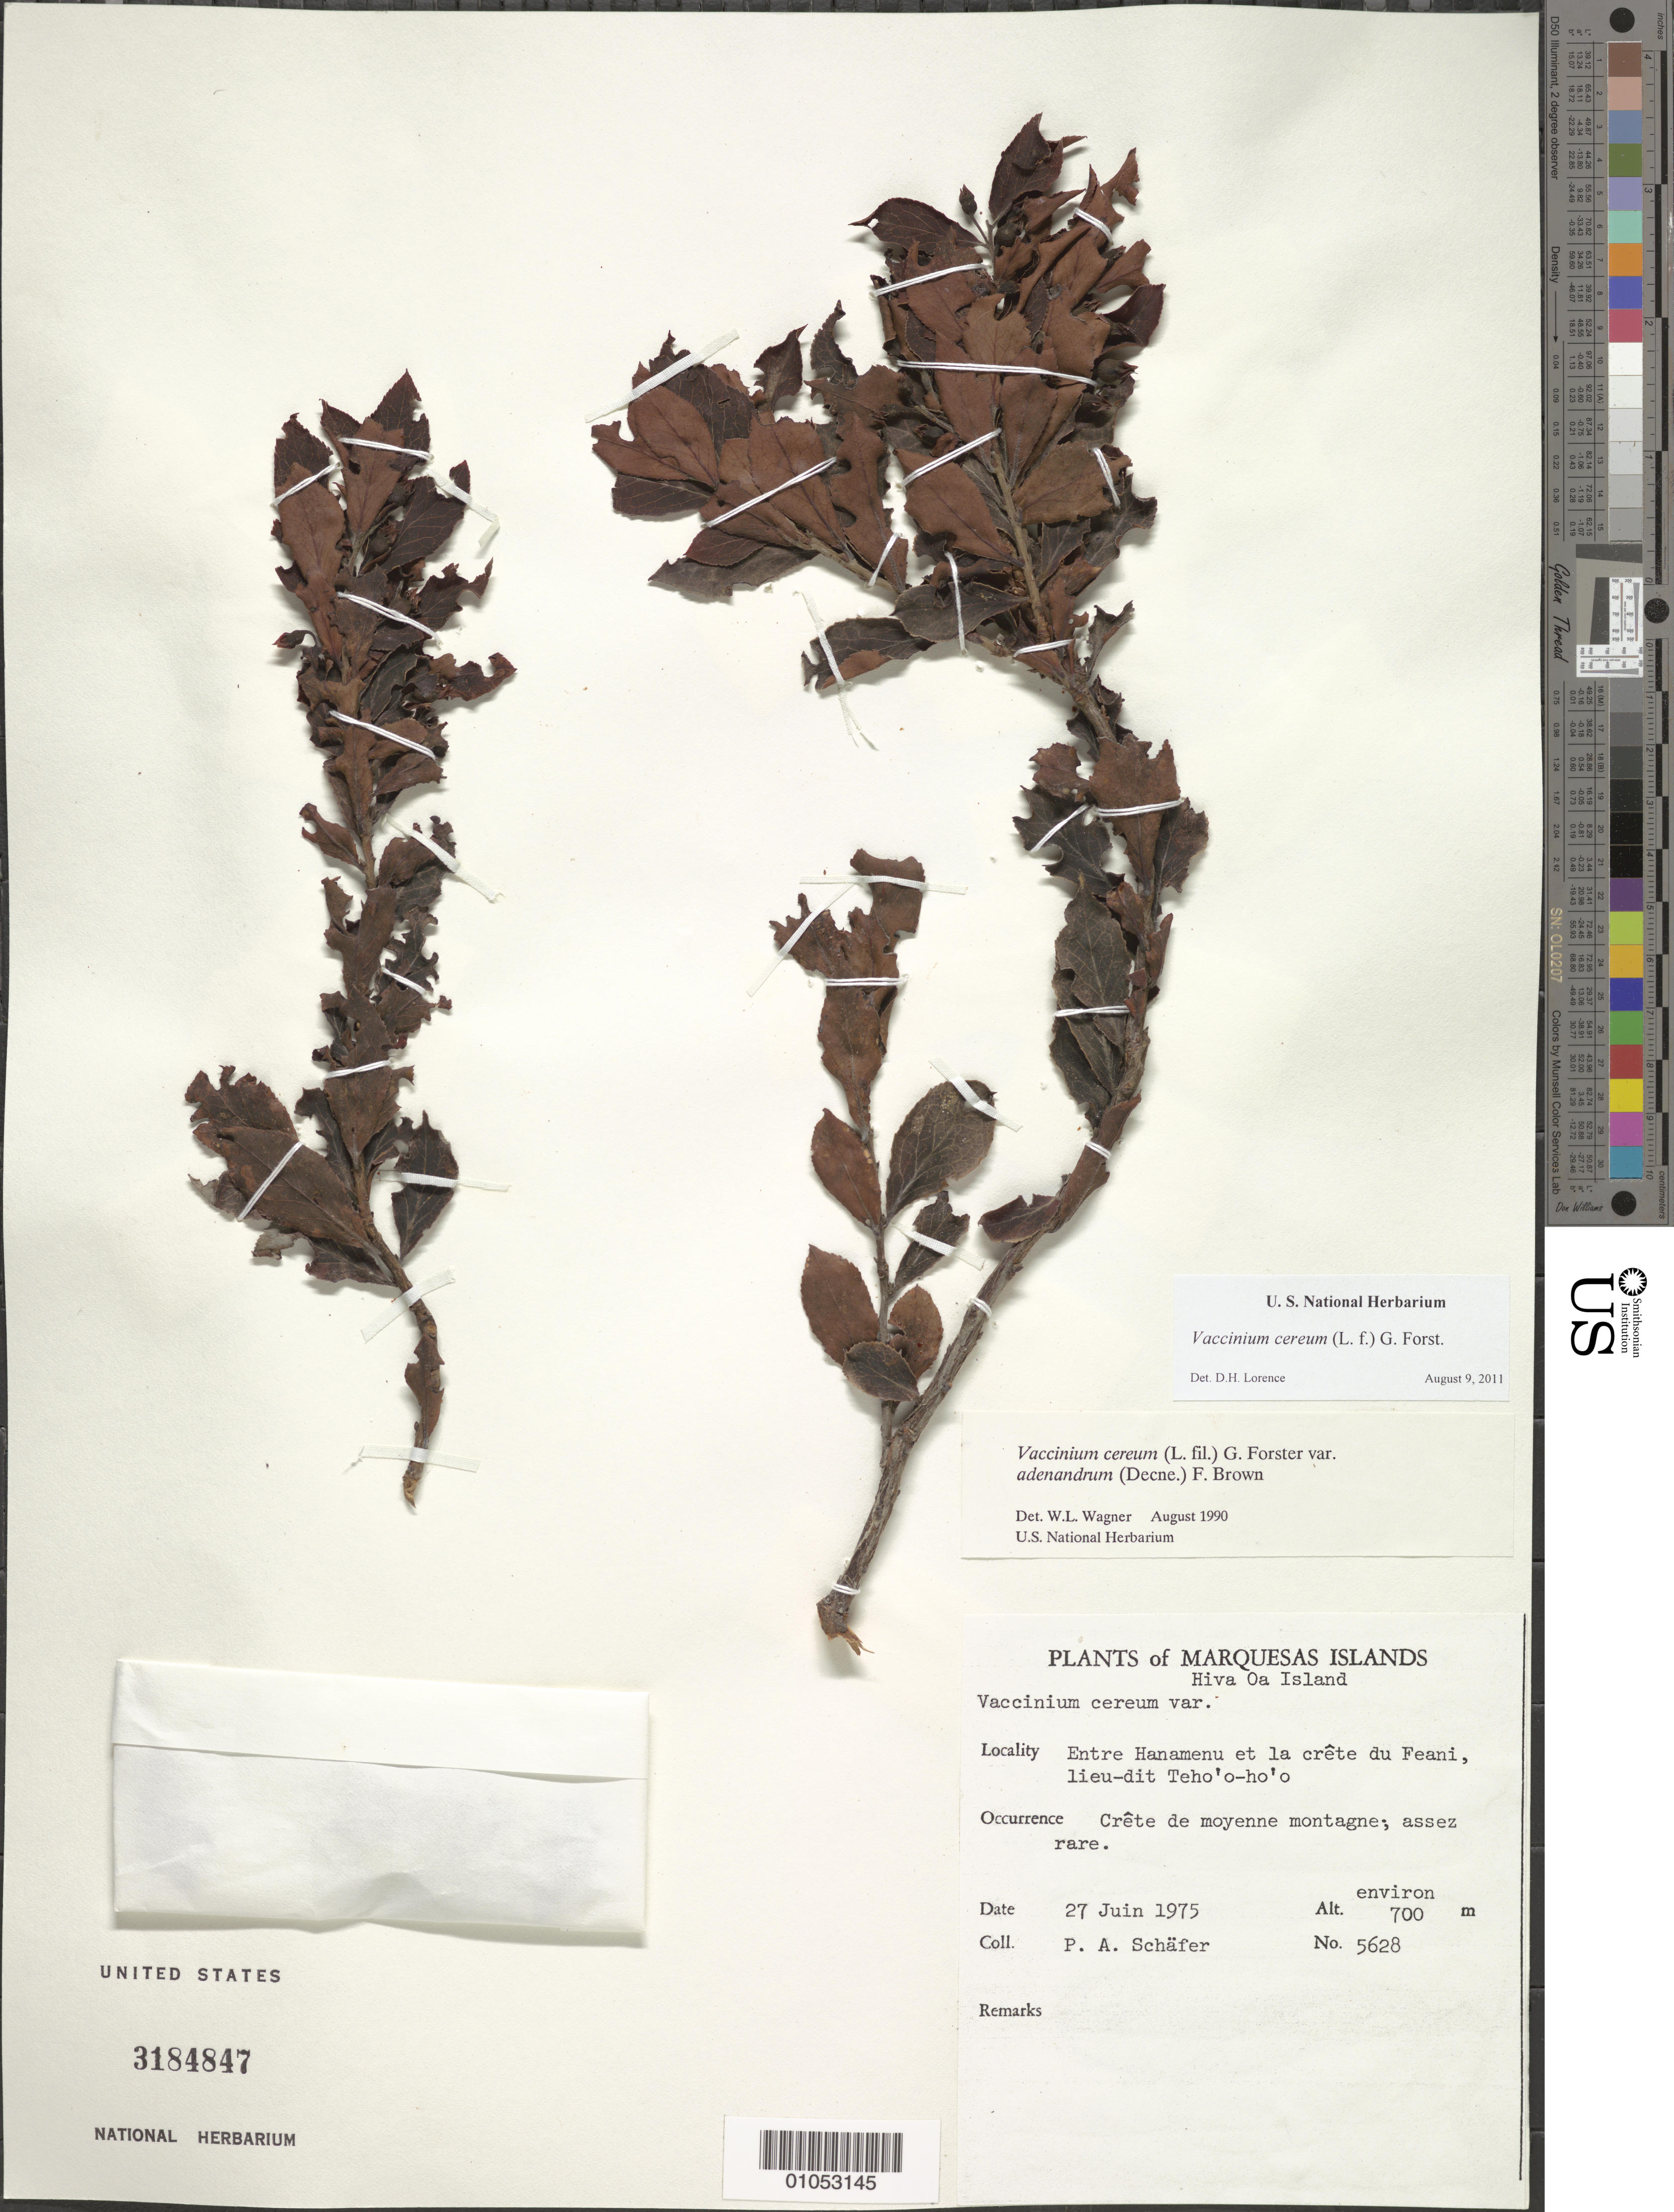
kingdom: Plantae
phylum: Tracheophyta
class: Magnoliopsida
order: Ericales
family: Ericaceae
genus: Vaccinium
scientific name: Vaccinium cereum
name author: (L. f.) G. Forst.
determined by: Lorence, David H., (PTBG), National Tropical Botanical Garden (UNITED STATES)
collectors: P. A. Schäfer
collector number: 5628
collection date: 1975-06-27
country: French Polynesia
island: Hiva Oa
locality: Entre Hanamenu et la crête du Feani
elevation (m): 700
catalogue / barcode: US 3184847